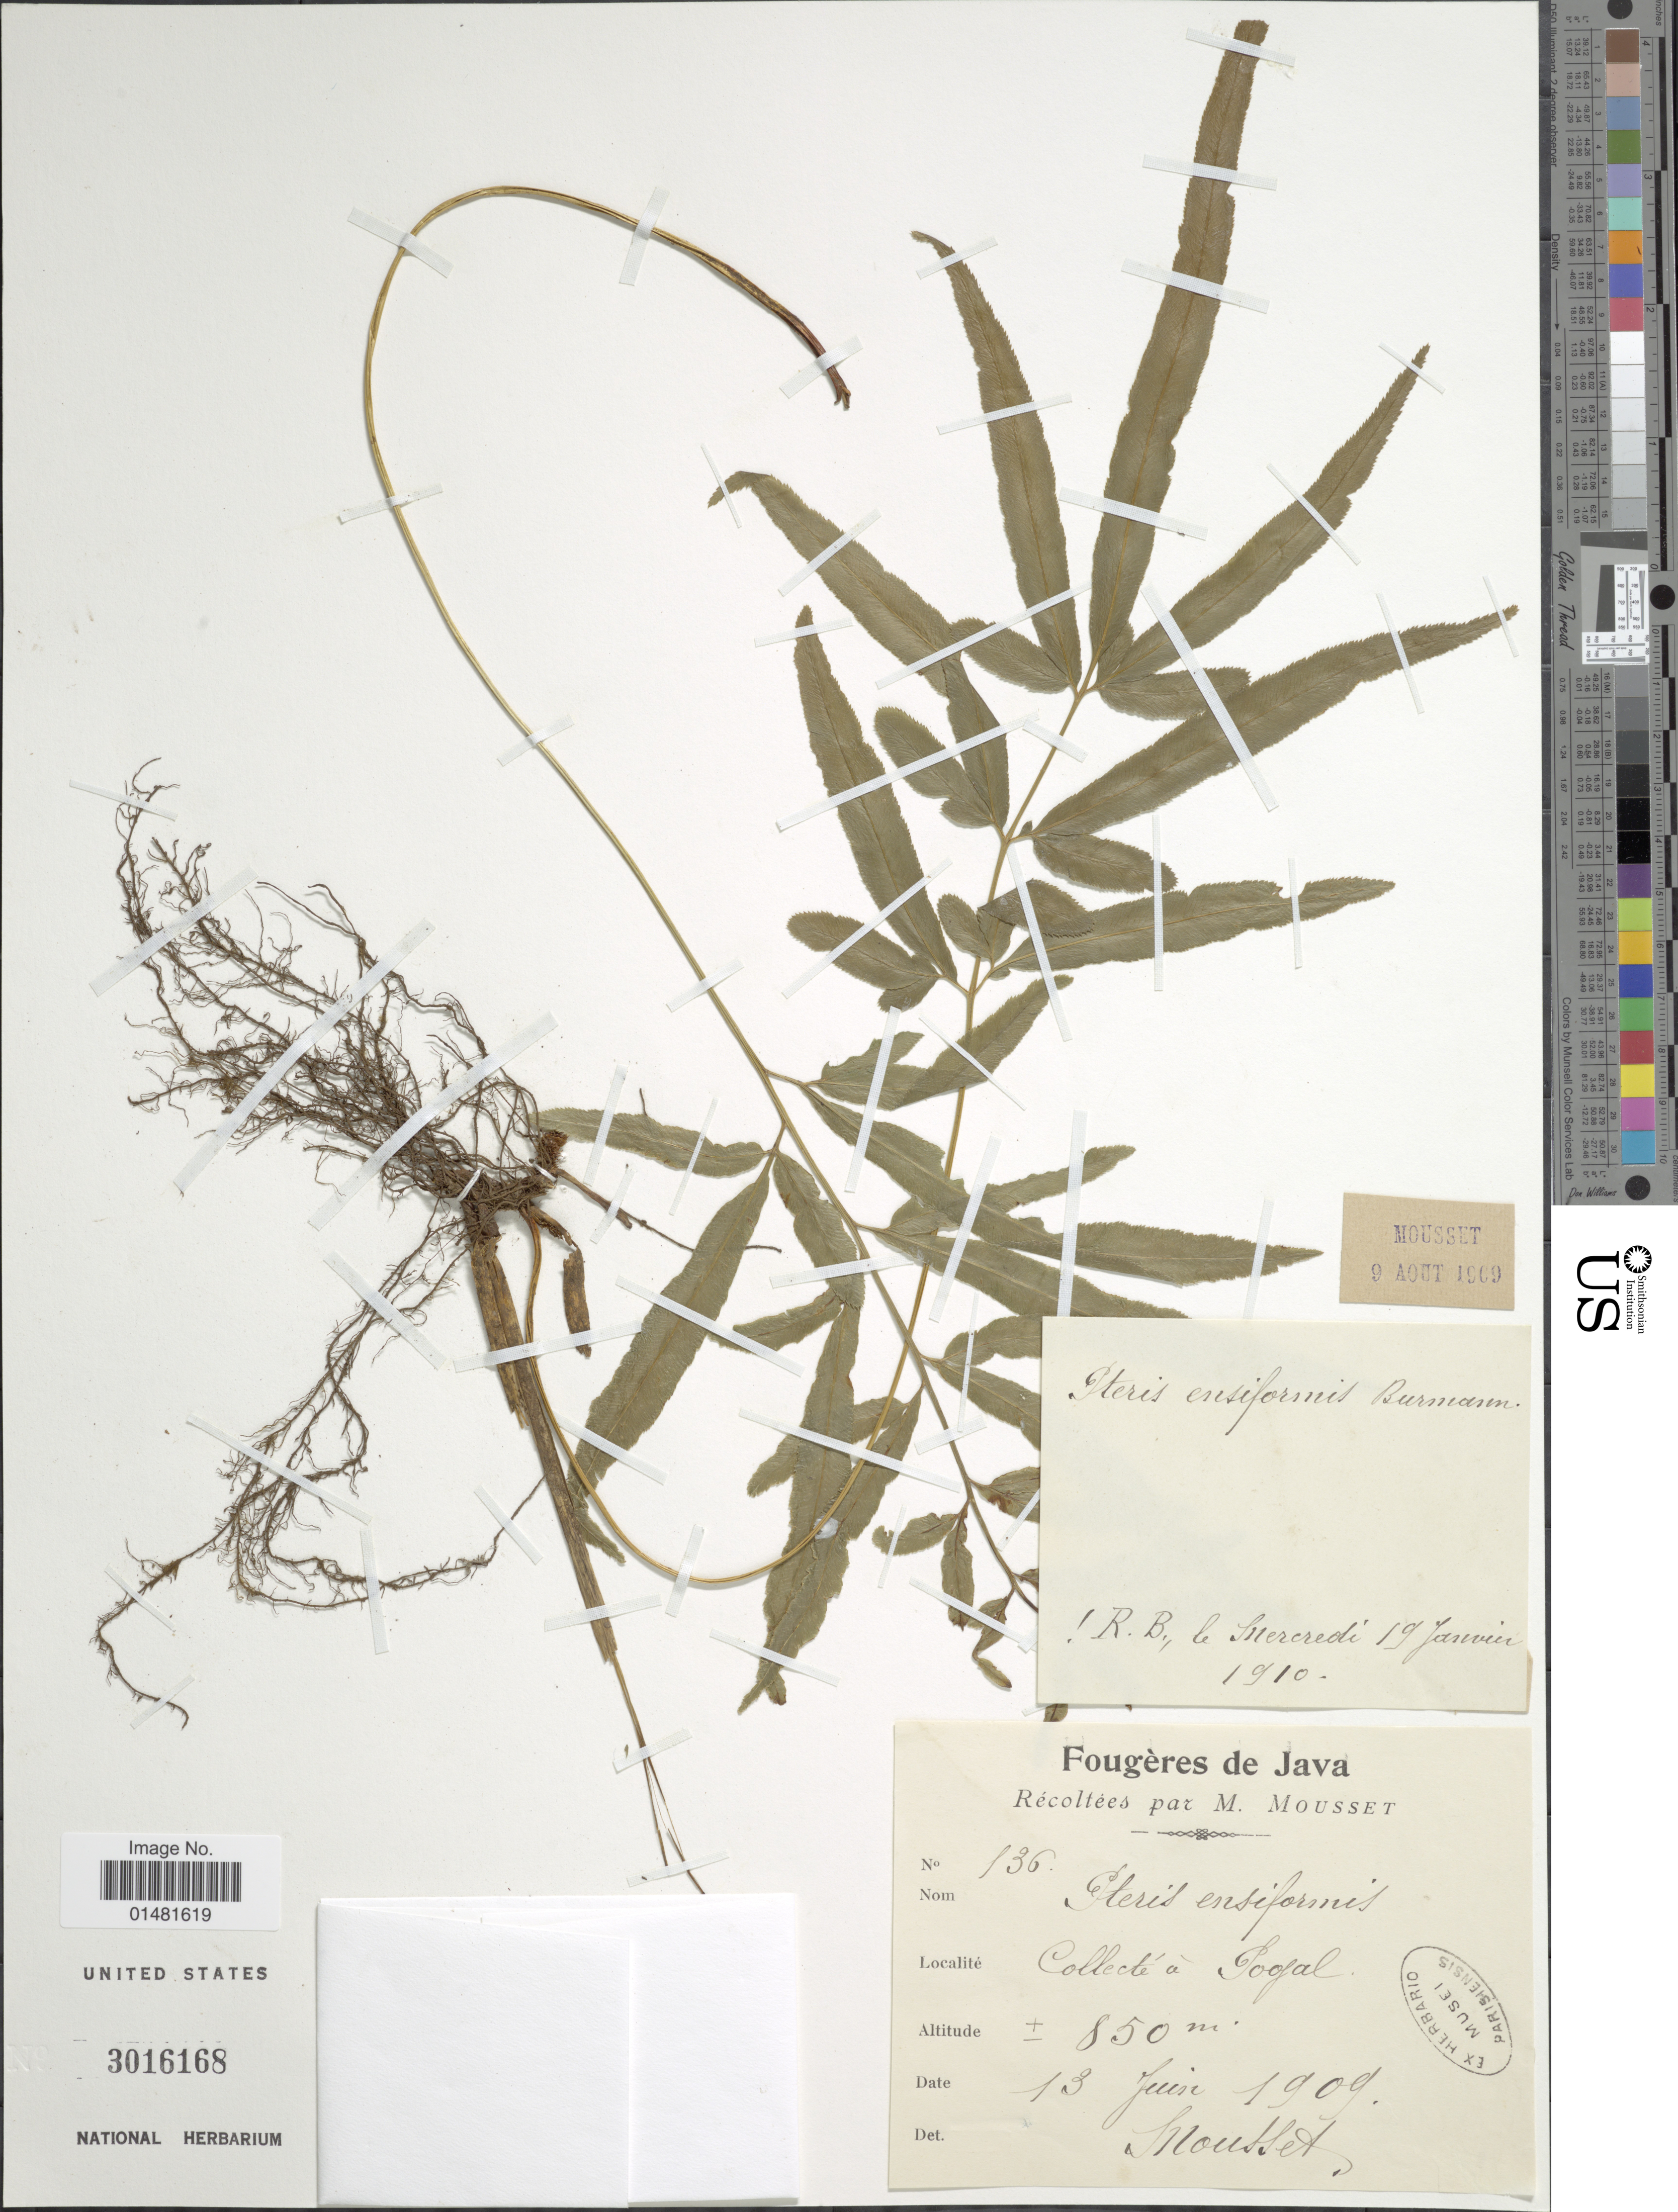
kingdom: Plantae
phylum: Tracheophyta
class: Polypodiopsida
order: Polypodiales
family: Pteridaceae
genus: Pteris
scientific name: Pteris ensiformis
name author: Burm. f.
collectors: Mousset, --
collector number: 136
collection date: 1909-06-13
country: Indonesia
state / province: Java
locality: Collecte à Pogal.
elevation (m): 850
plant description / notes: Corrected "Á Togal" to Collecte à Pogal.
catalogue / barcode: US 3016168